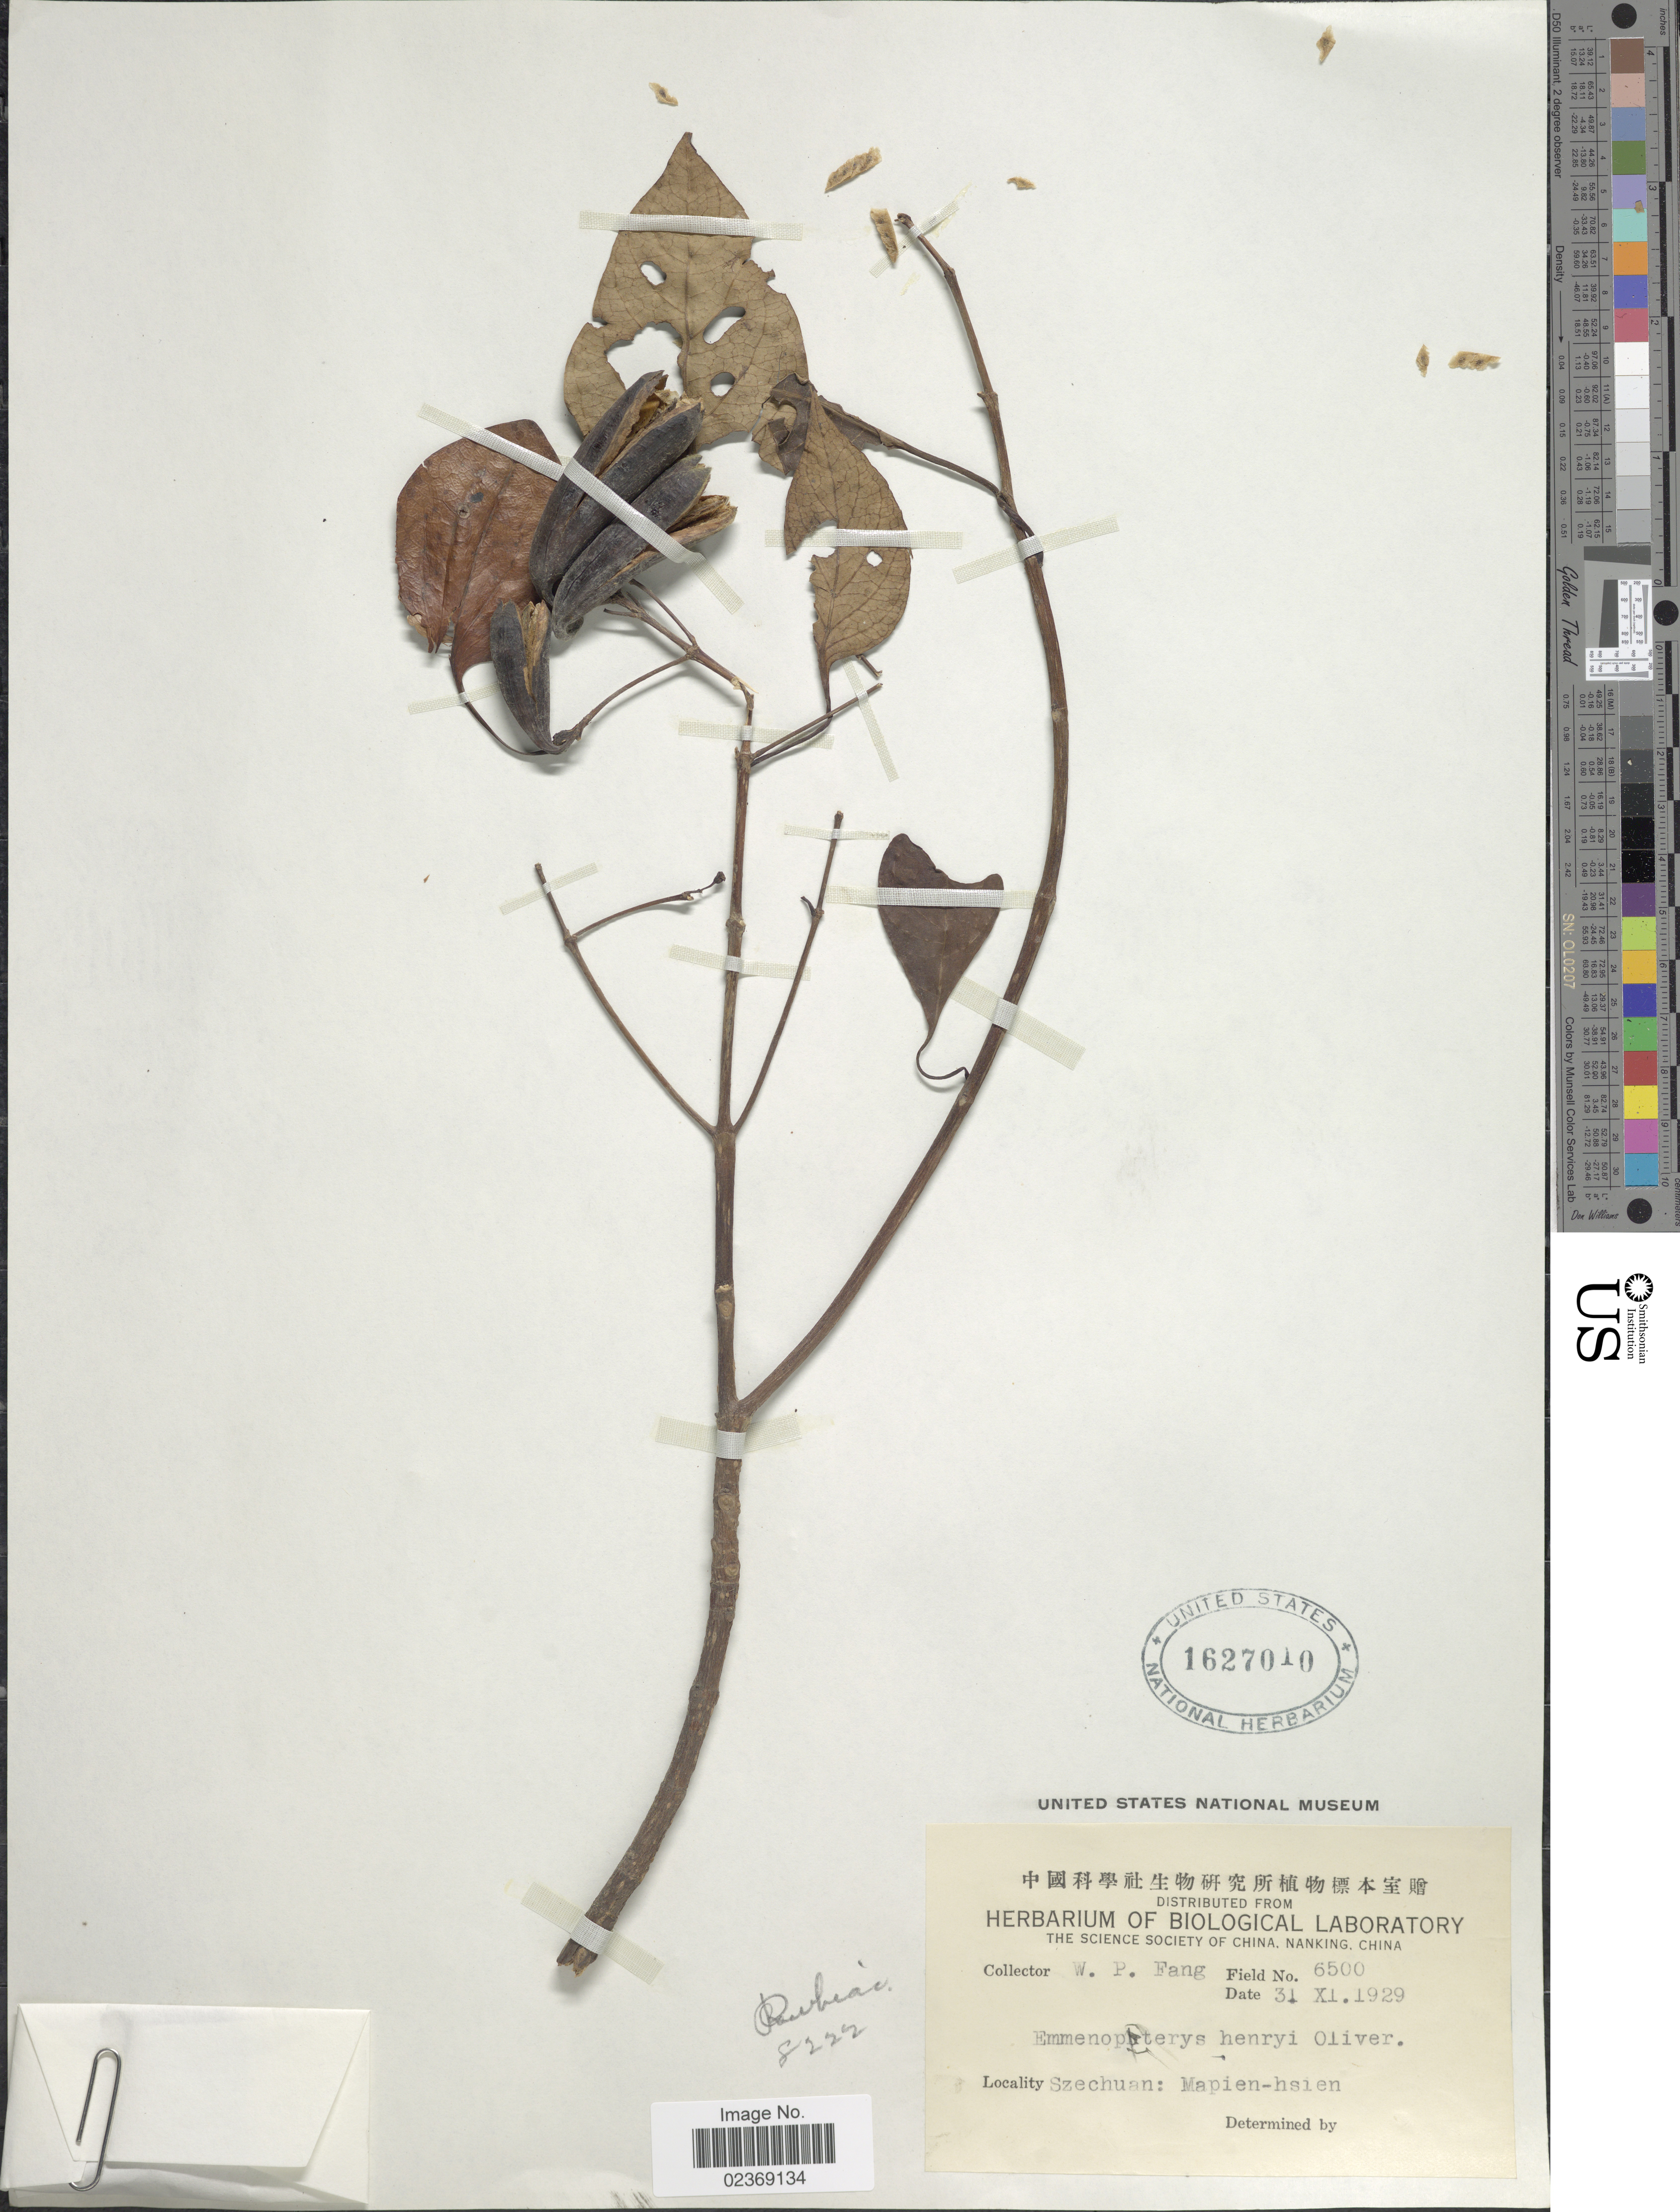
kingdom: Plantae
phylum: Tracheophyta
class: Magnoliopsida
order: Gentianales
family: Rubiaceae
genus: Emmenopterys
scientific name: Emmenopterys henryi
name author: Oliv.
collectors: W. P. Fang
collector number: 6500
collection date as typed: Transcribed d/m/y: 31/11/1929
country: China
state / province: Sichuan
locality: Szechuan: Mapien-hsien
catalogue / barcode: US 1627010